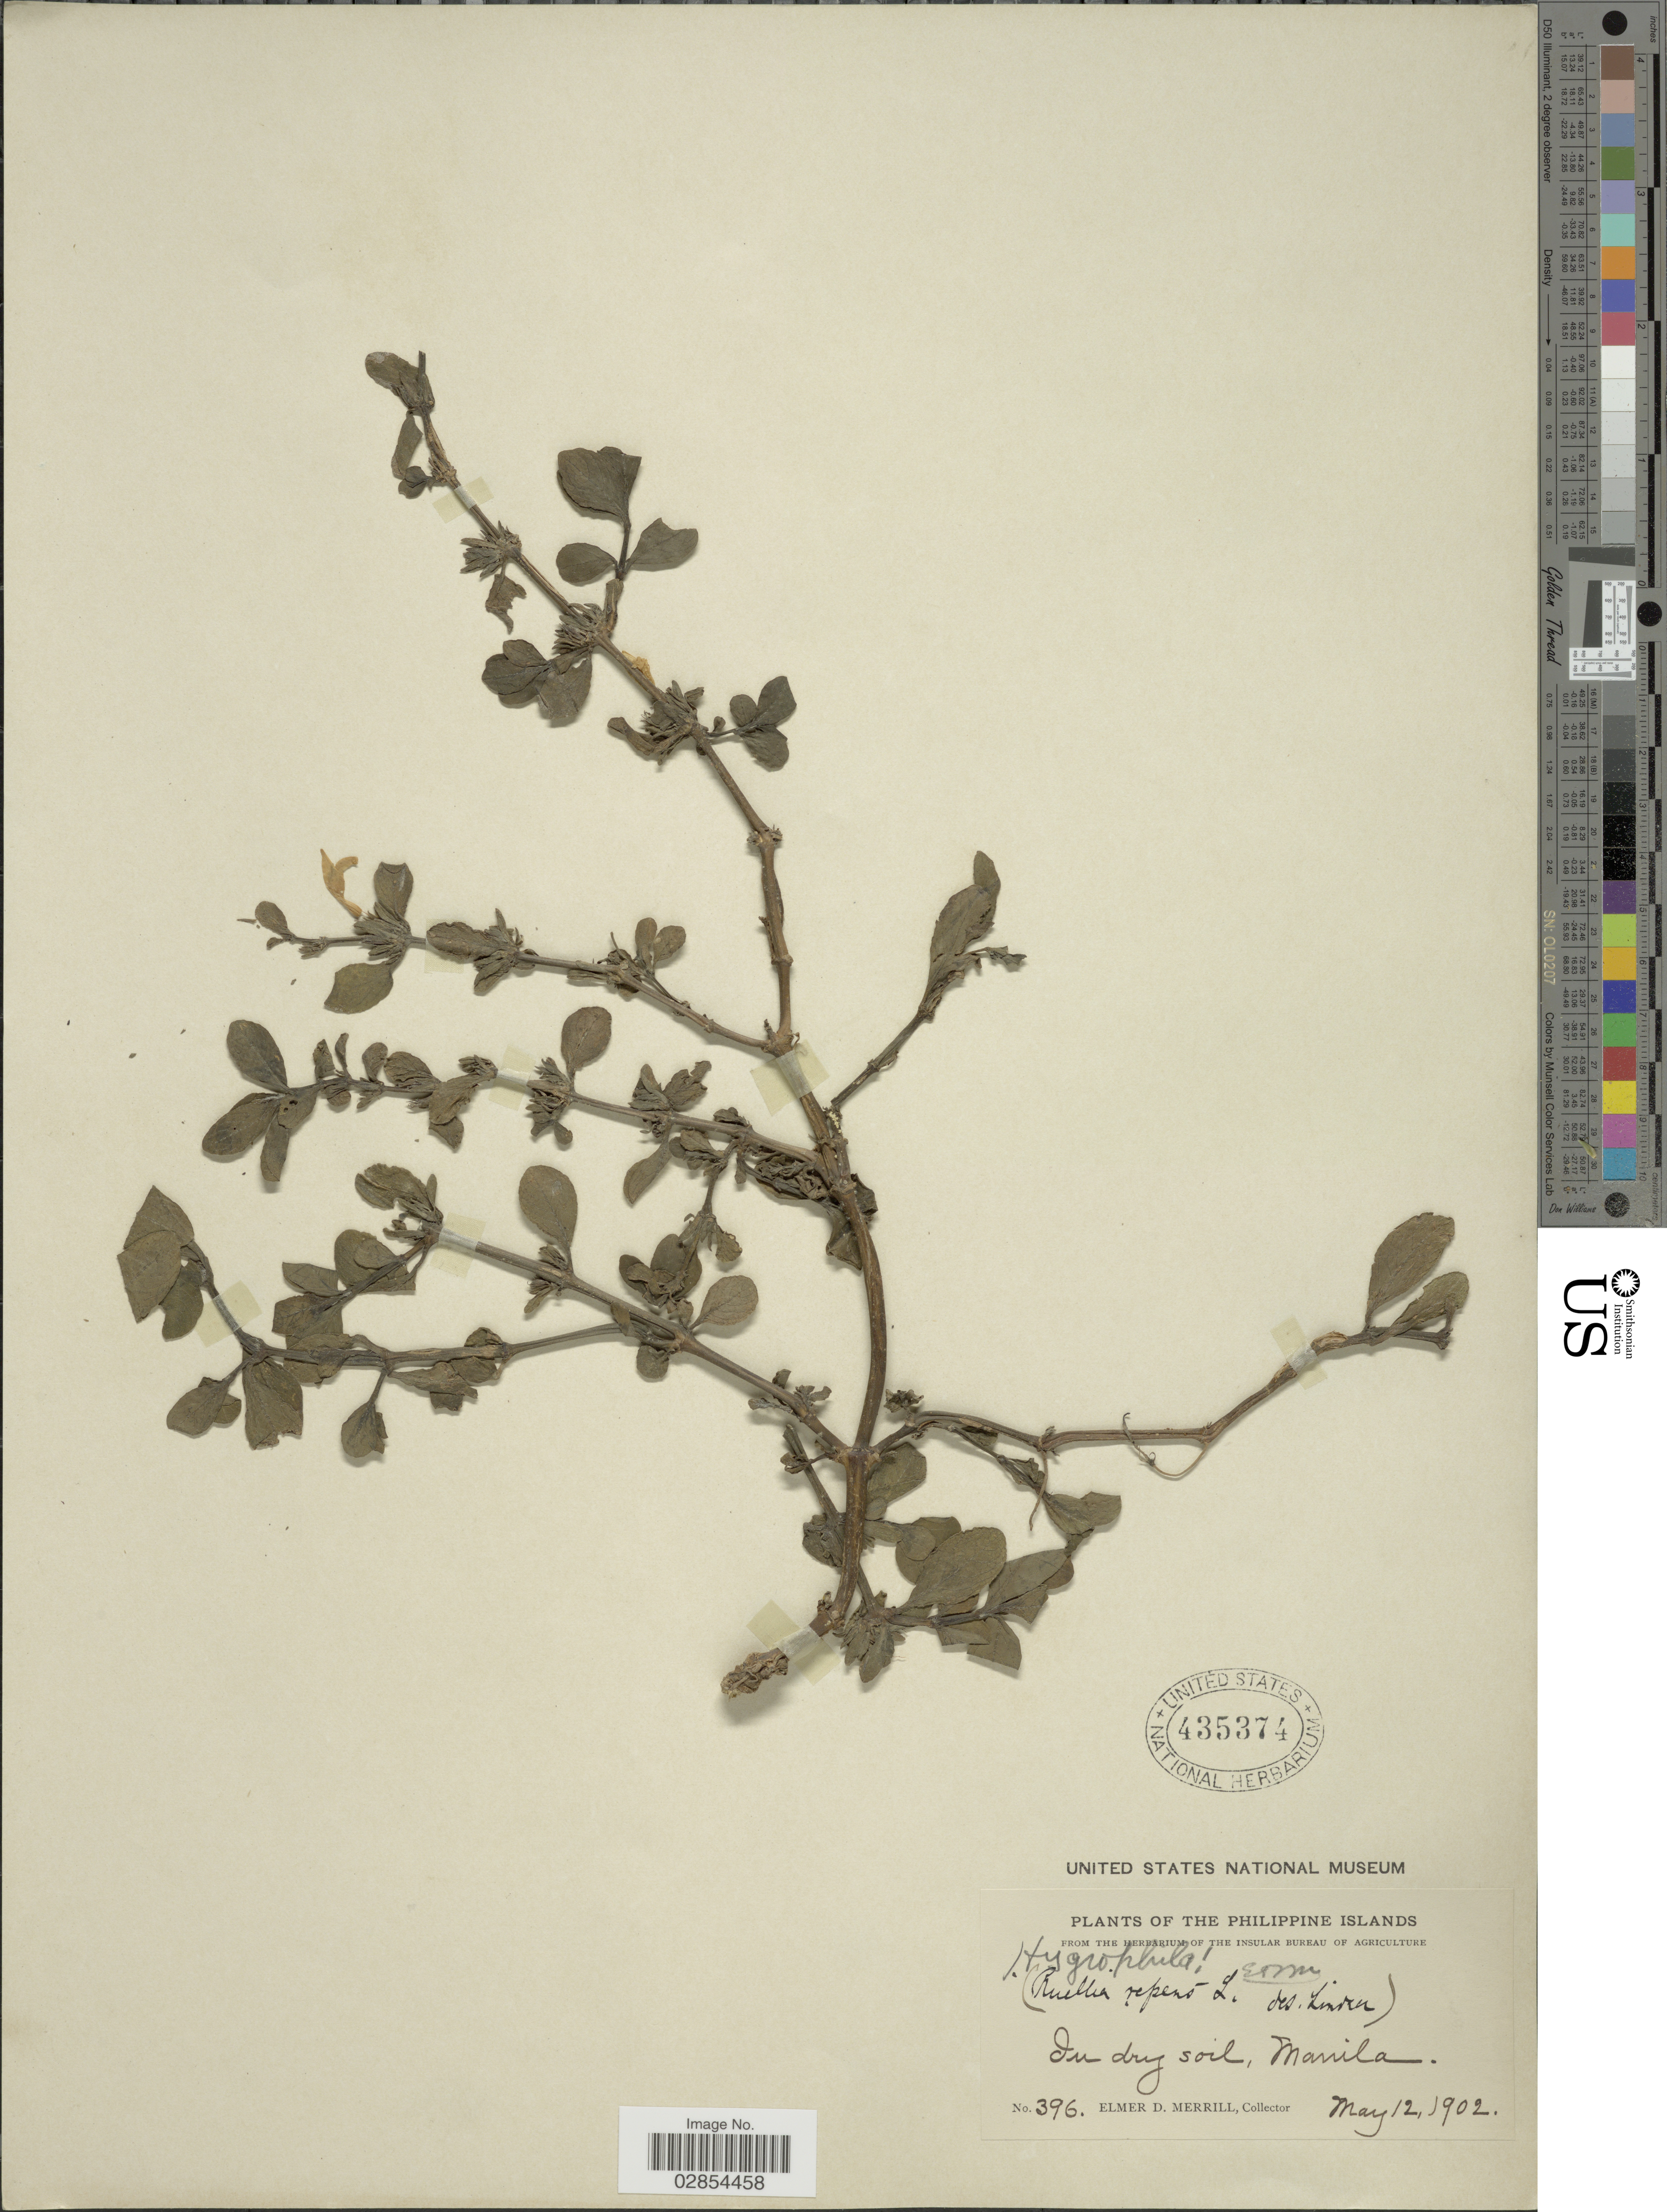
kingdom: Plantae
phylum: Tracheophyta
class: Magnoliopsida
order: Lamiales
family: Acanthaceae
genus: Hygrophila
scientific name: Hygrophila phlomoides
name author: Nees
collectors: E. D. Merrill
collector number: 396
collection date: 1902-05-12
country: Philippines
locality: Manila.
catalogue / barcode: US 435374